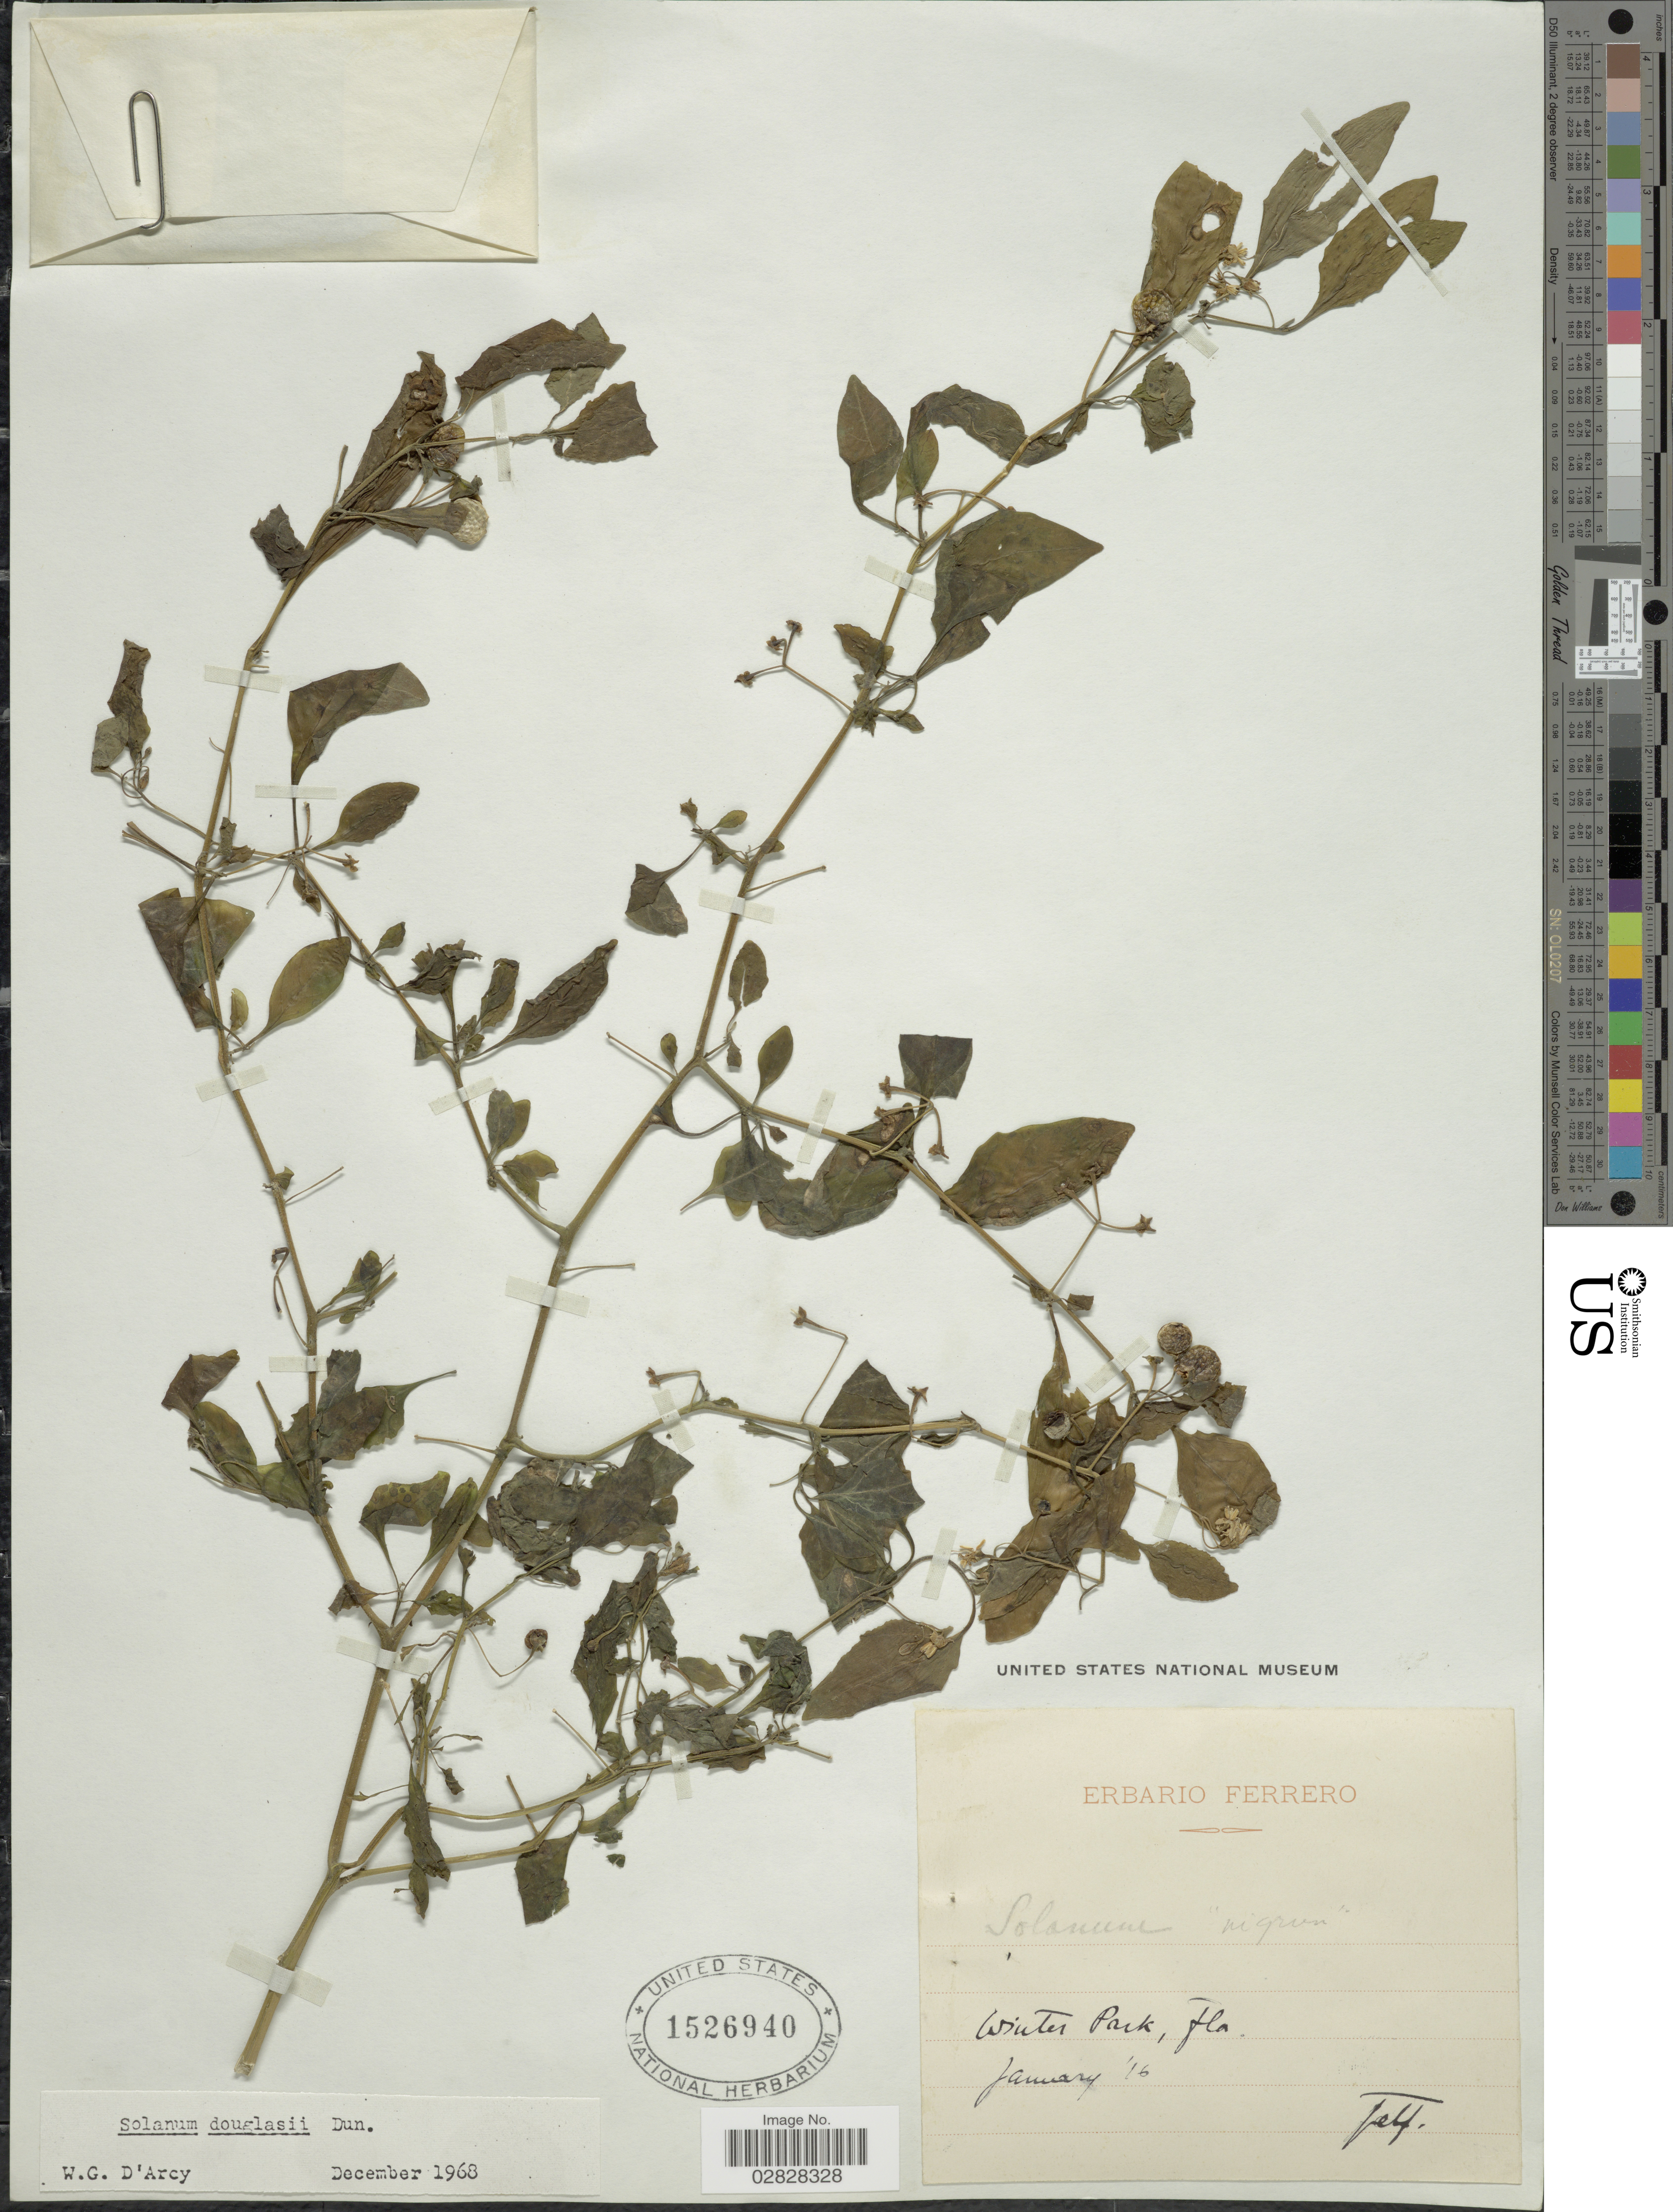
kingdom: Plantae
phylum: Tracheophyta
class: Magnoliopsida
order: Solanales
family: Solanaceae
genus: Solanum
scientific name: Solanum douglasii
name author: Dunal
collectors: Ferrero, --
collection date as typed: Transcribed d/m/y: /1/16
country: United States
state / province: Florida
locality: Winter Park.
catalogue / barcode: US 1526940